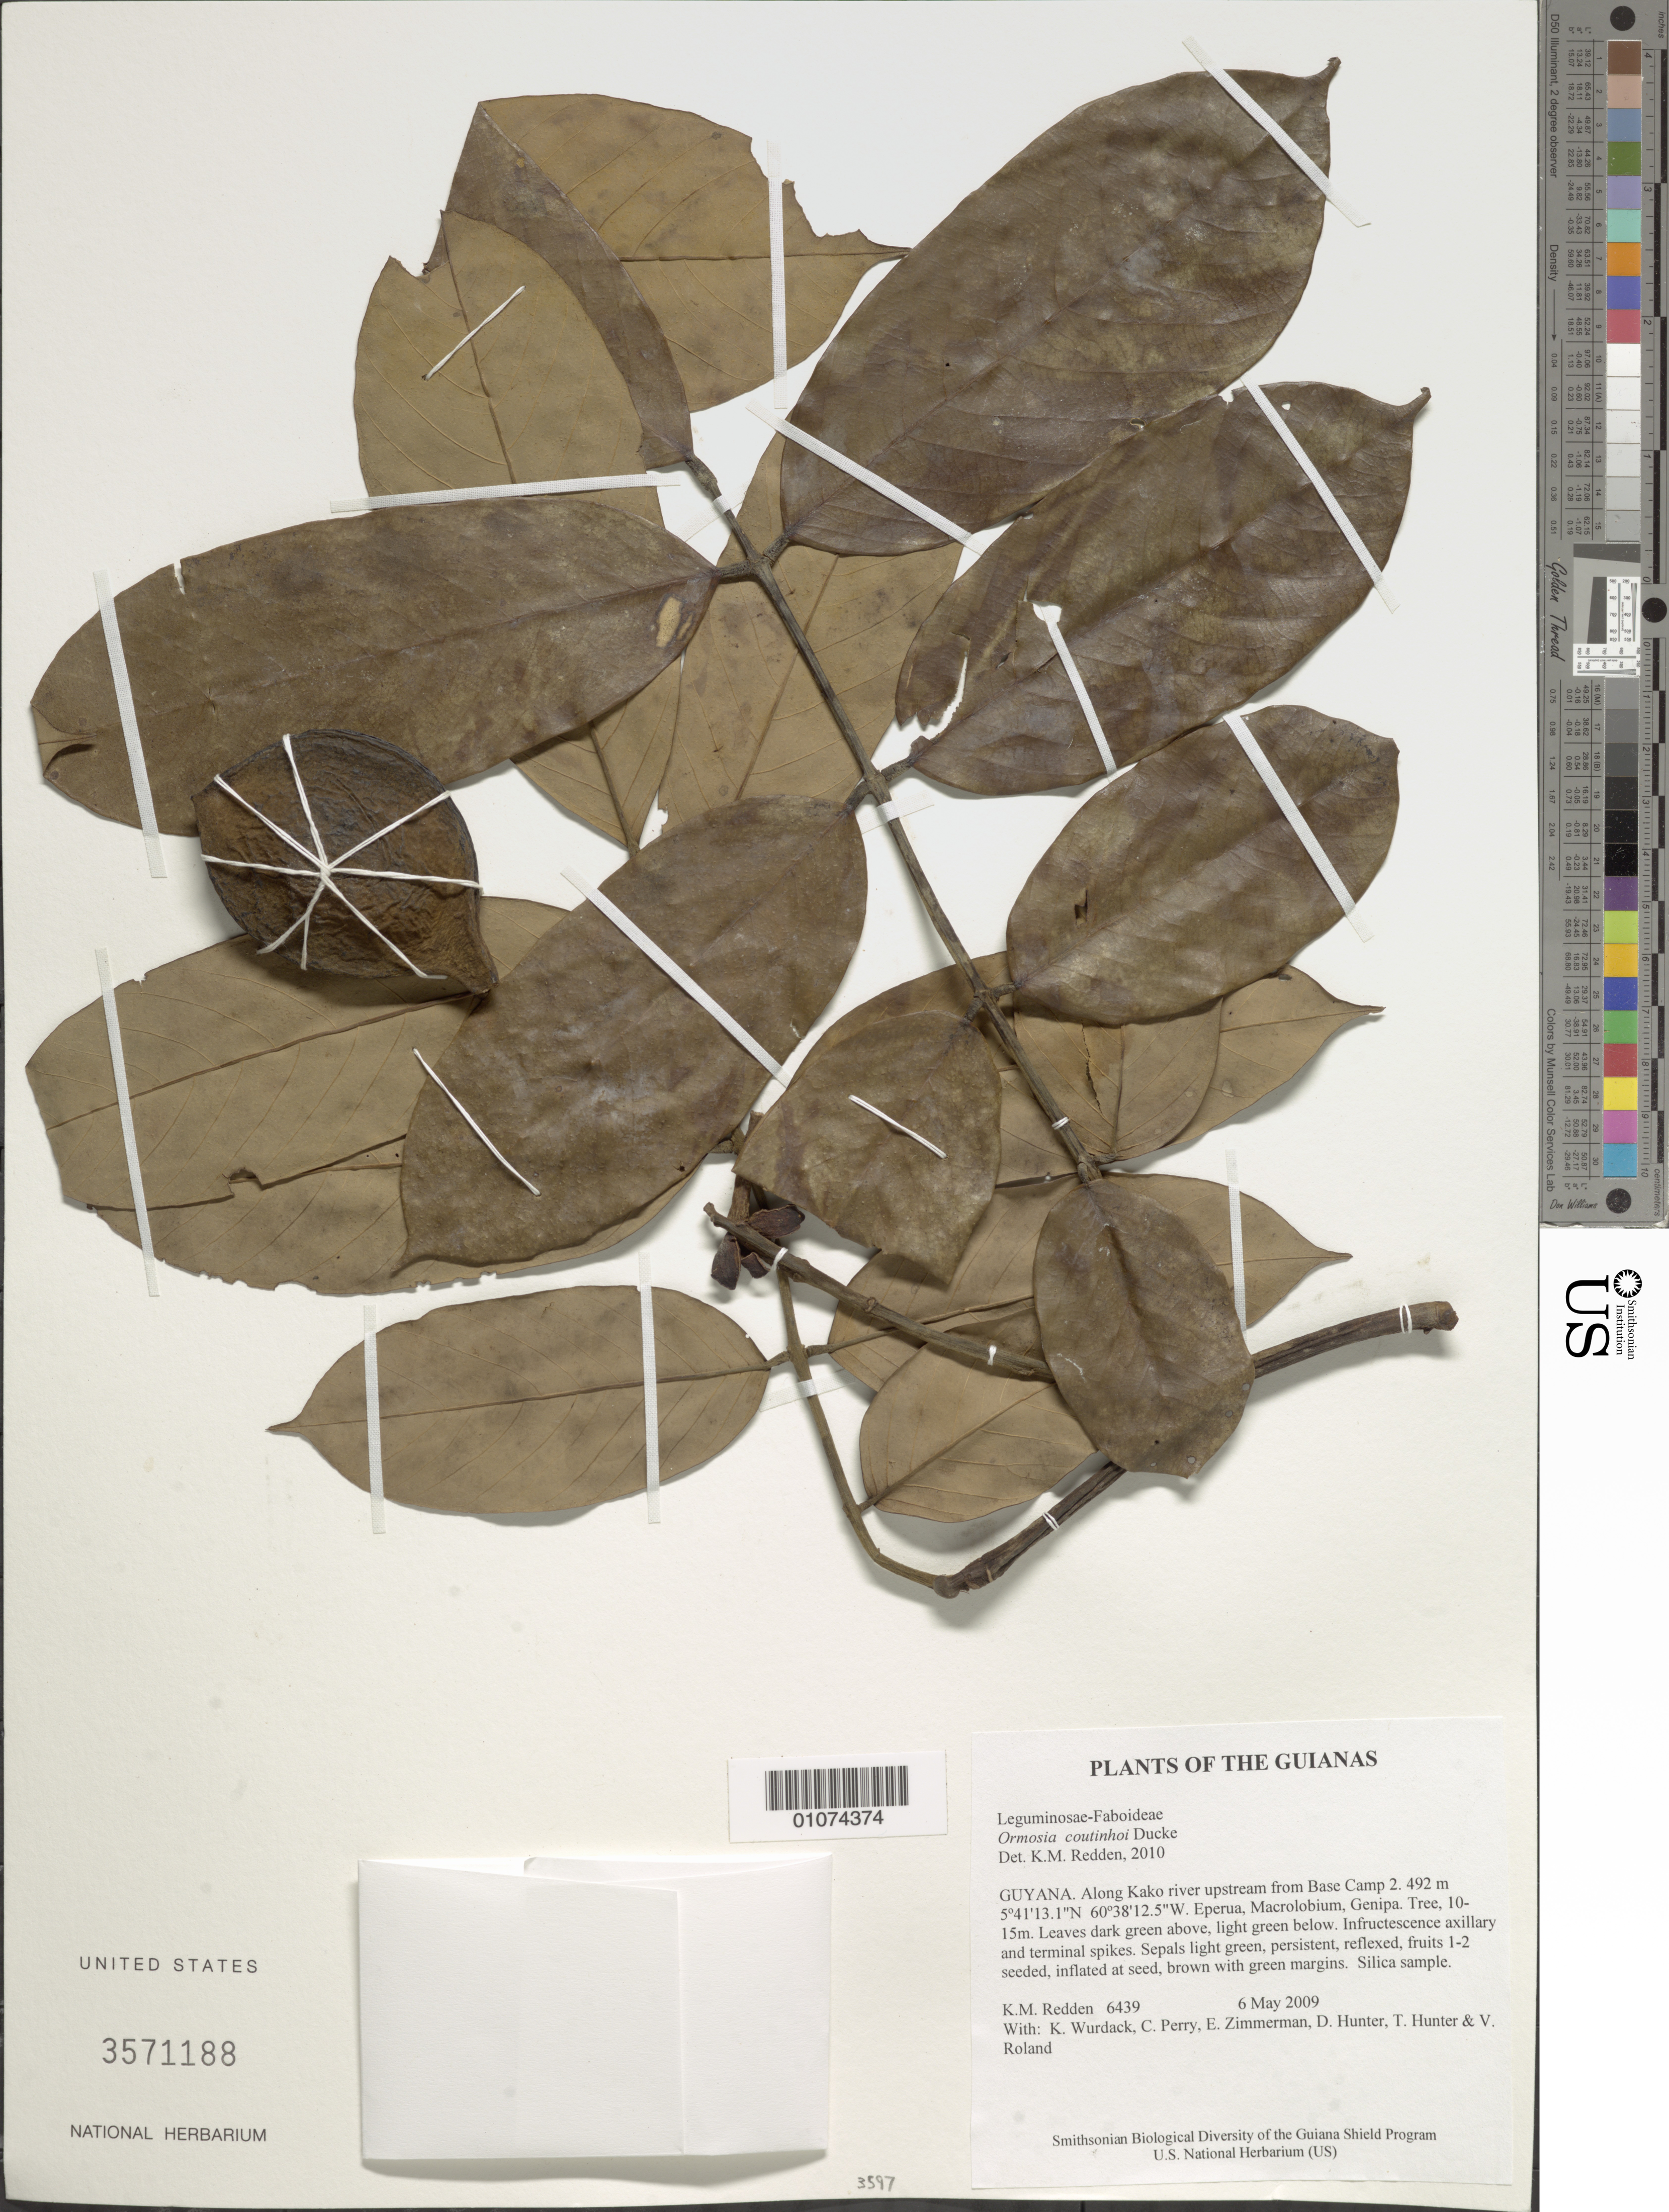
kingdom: Plantae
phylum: Tracheophyta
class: Magnoliopsida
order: Fabales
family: Fabaceae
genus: Ormosia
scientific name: Ormosia coutinhoi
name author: Ducke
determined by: Redden, K. M.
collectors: K. M. Redden, K. Wurdack, C. Perry, E. Zimmerman, D. Hunter, T. Hunter & V. Roland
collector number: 6439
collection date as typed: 6 May 2009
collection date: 2009-05-06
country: Guyana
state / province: Cuyuni-Mazaruni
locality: Along Kako river upstream from Base Camp 2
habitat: Eperua, Macrolobium, Genipa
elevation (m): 492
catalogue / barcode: US 3571188